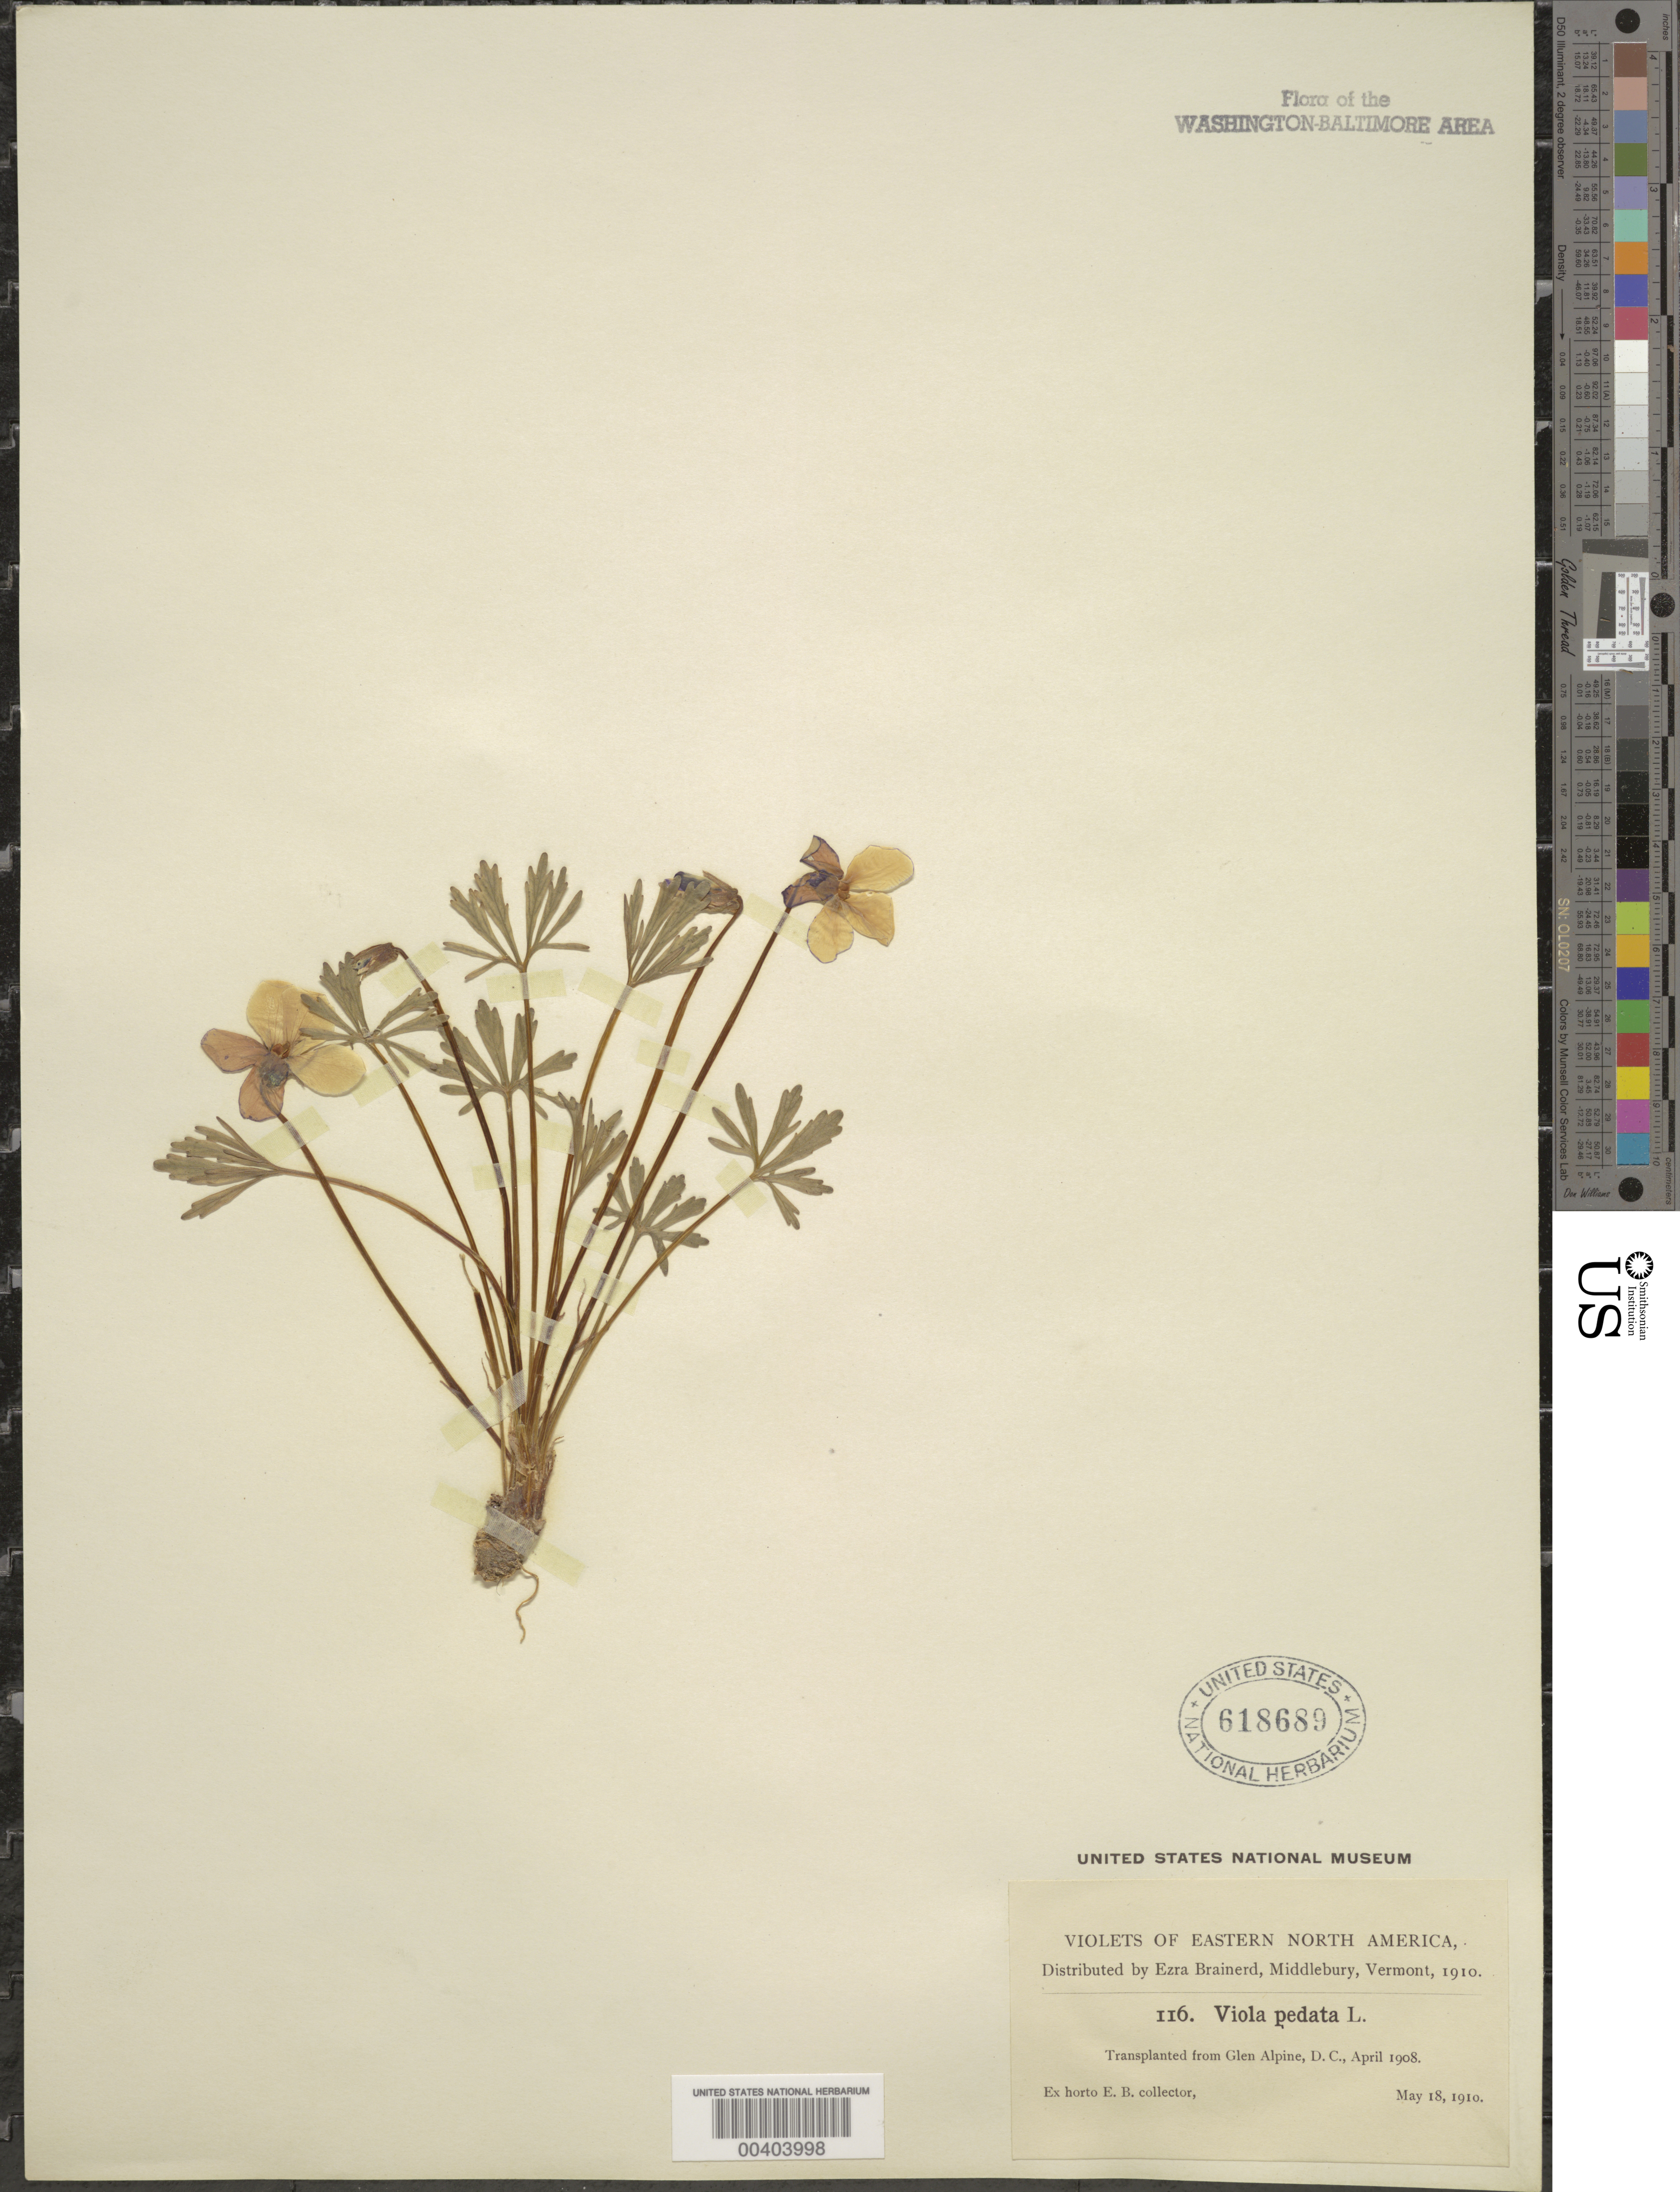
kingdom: Plantae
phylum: Tracheophyta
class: Magnoliopsida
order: Malpighiales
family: Violaceae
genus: Viola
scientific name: Viola pedata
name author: L.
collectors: E. Brainerd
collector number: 116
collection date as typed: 18 May 1910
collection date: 1910-05-18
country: United States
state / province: District of Columbia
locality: Glen Alpine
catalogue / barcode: US 618689